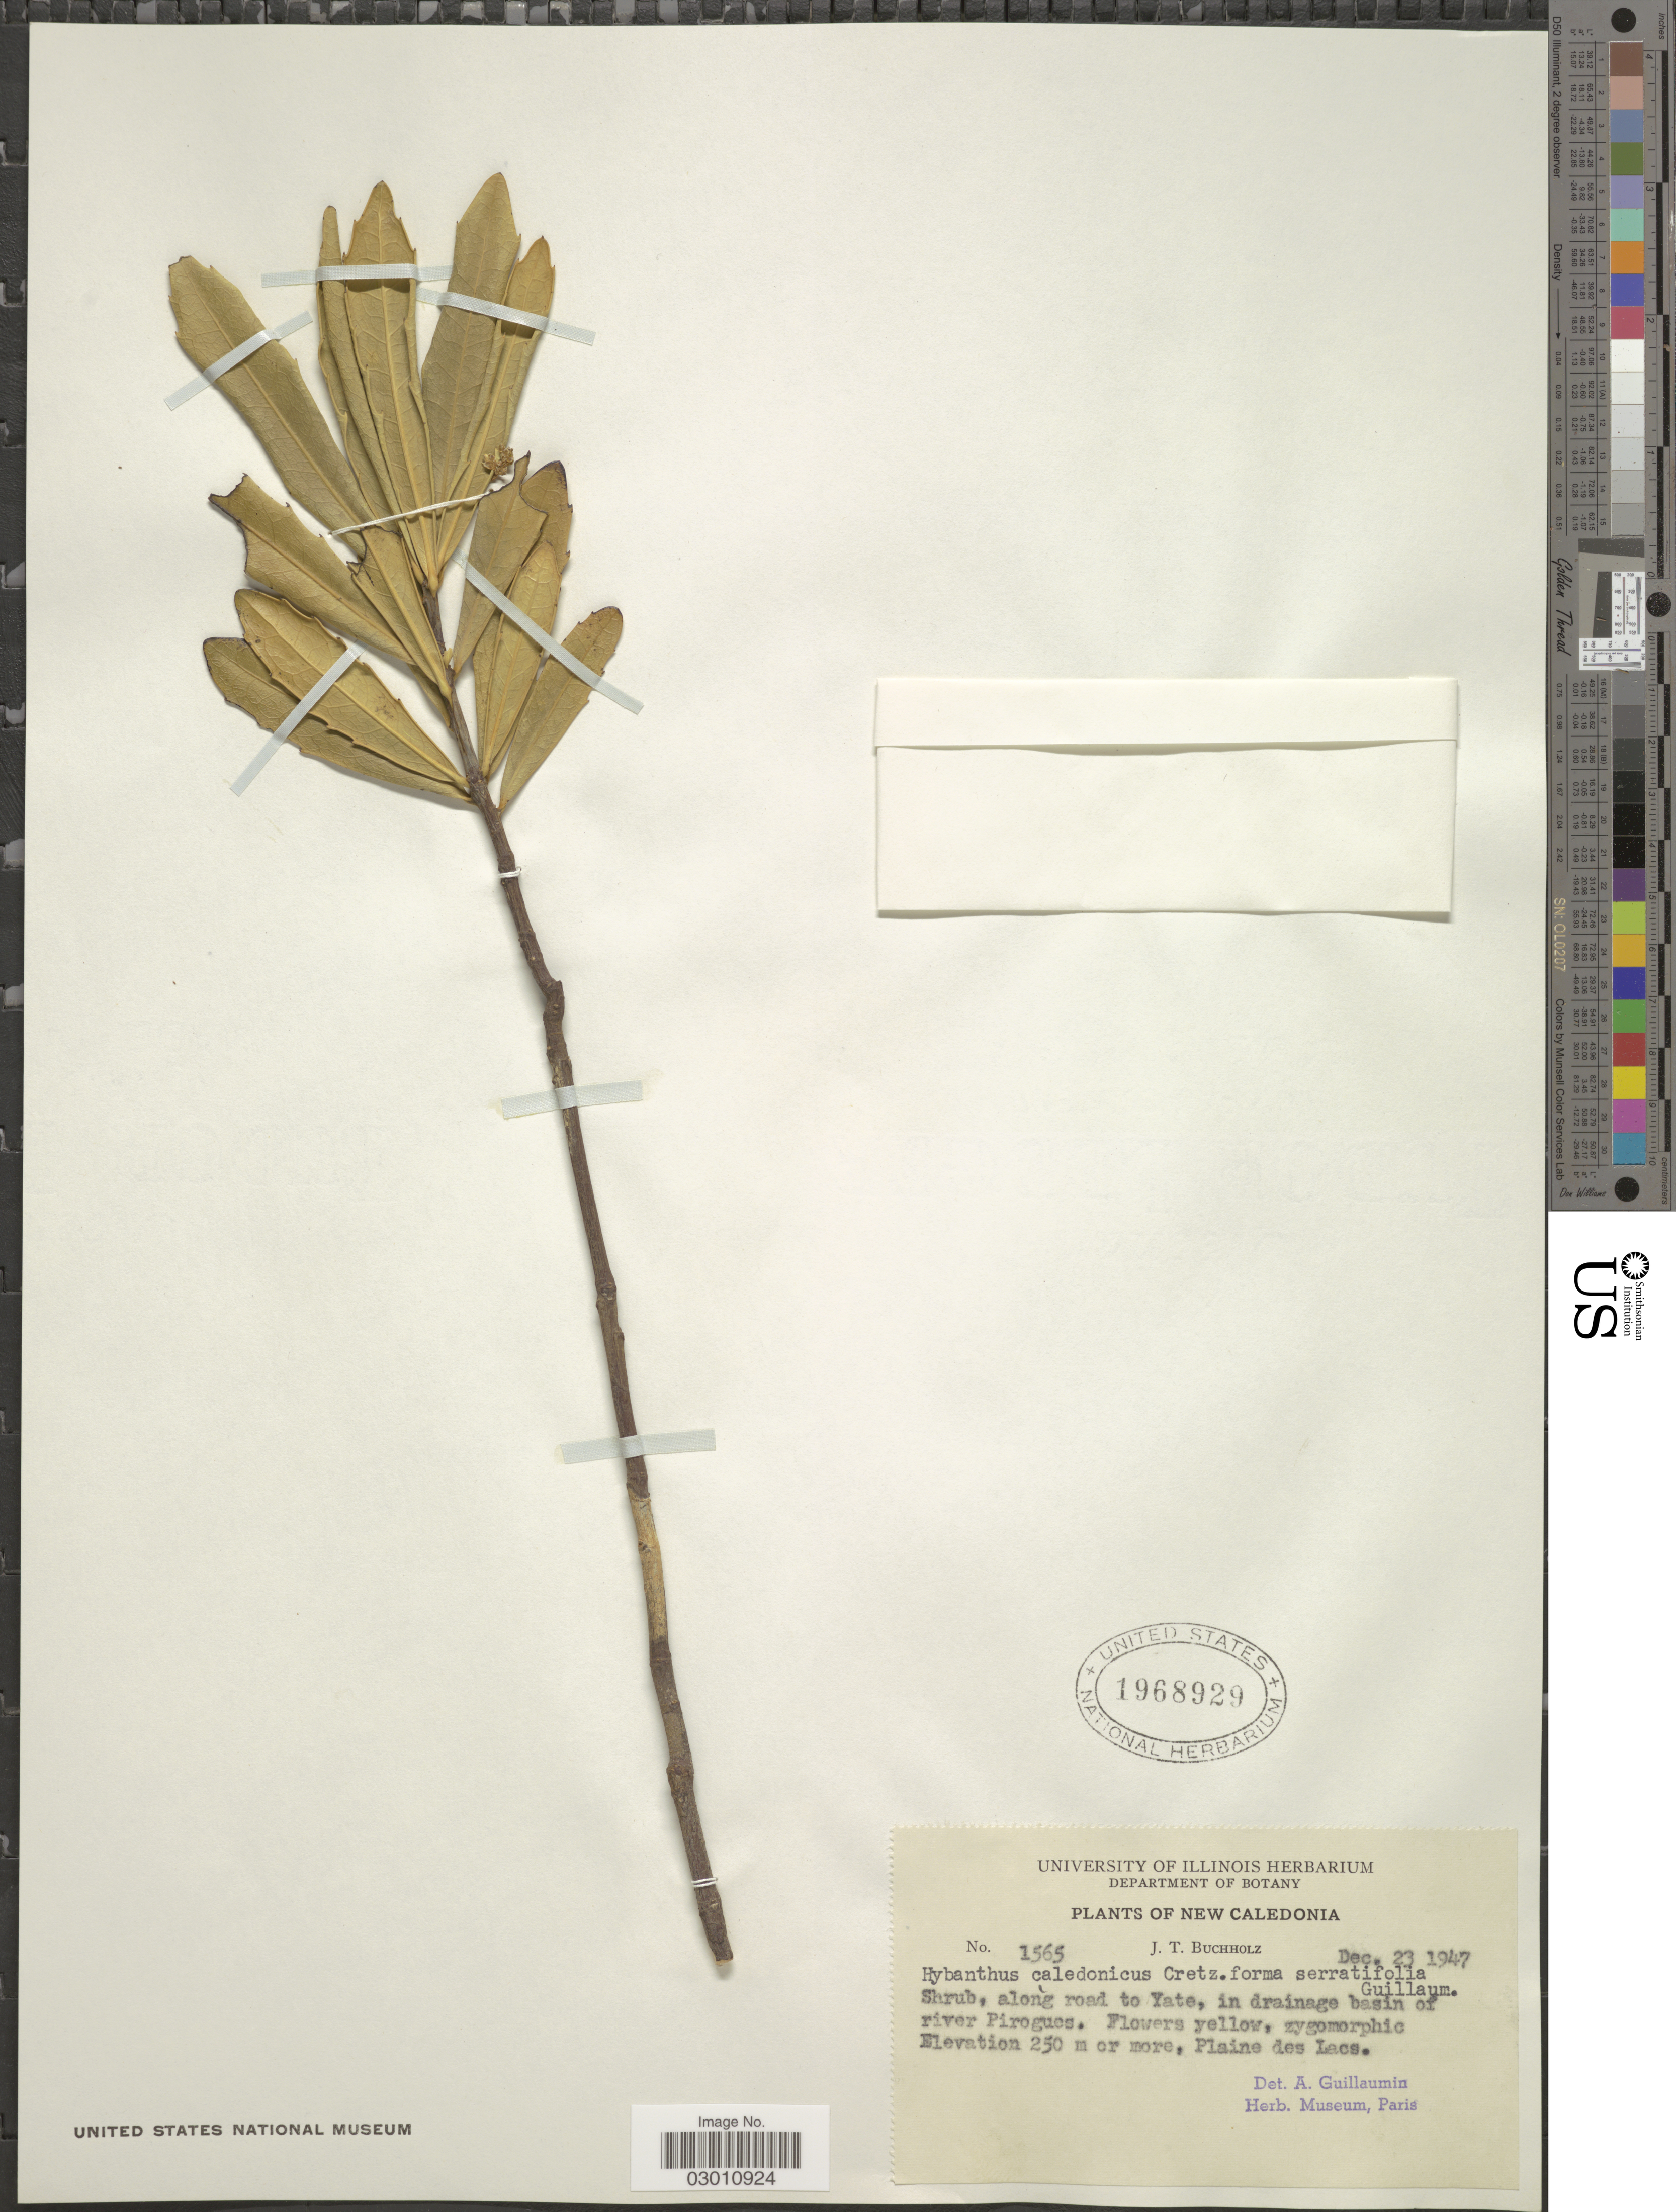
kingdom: Plantae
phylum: Tracheophyta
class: Magnoliopsida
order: Malpighiales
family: Violaceae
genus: Hybanthus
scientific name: Hybanthus caledonicus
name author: (Turcz.) Cretz.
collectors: J. T. Buchholz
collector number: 1565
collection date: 1947-12-23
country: New Caledonia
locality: Shrub, along road to Yate, in drainage basin of river Pirogues.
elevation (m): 250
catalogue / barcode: US 1968929